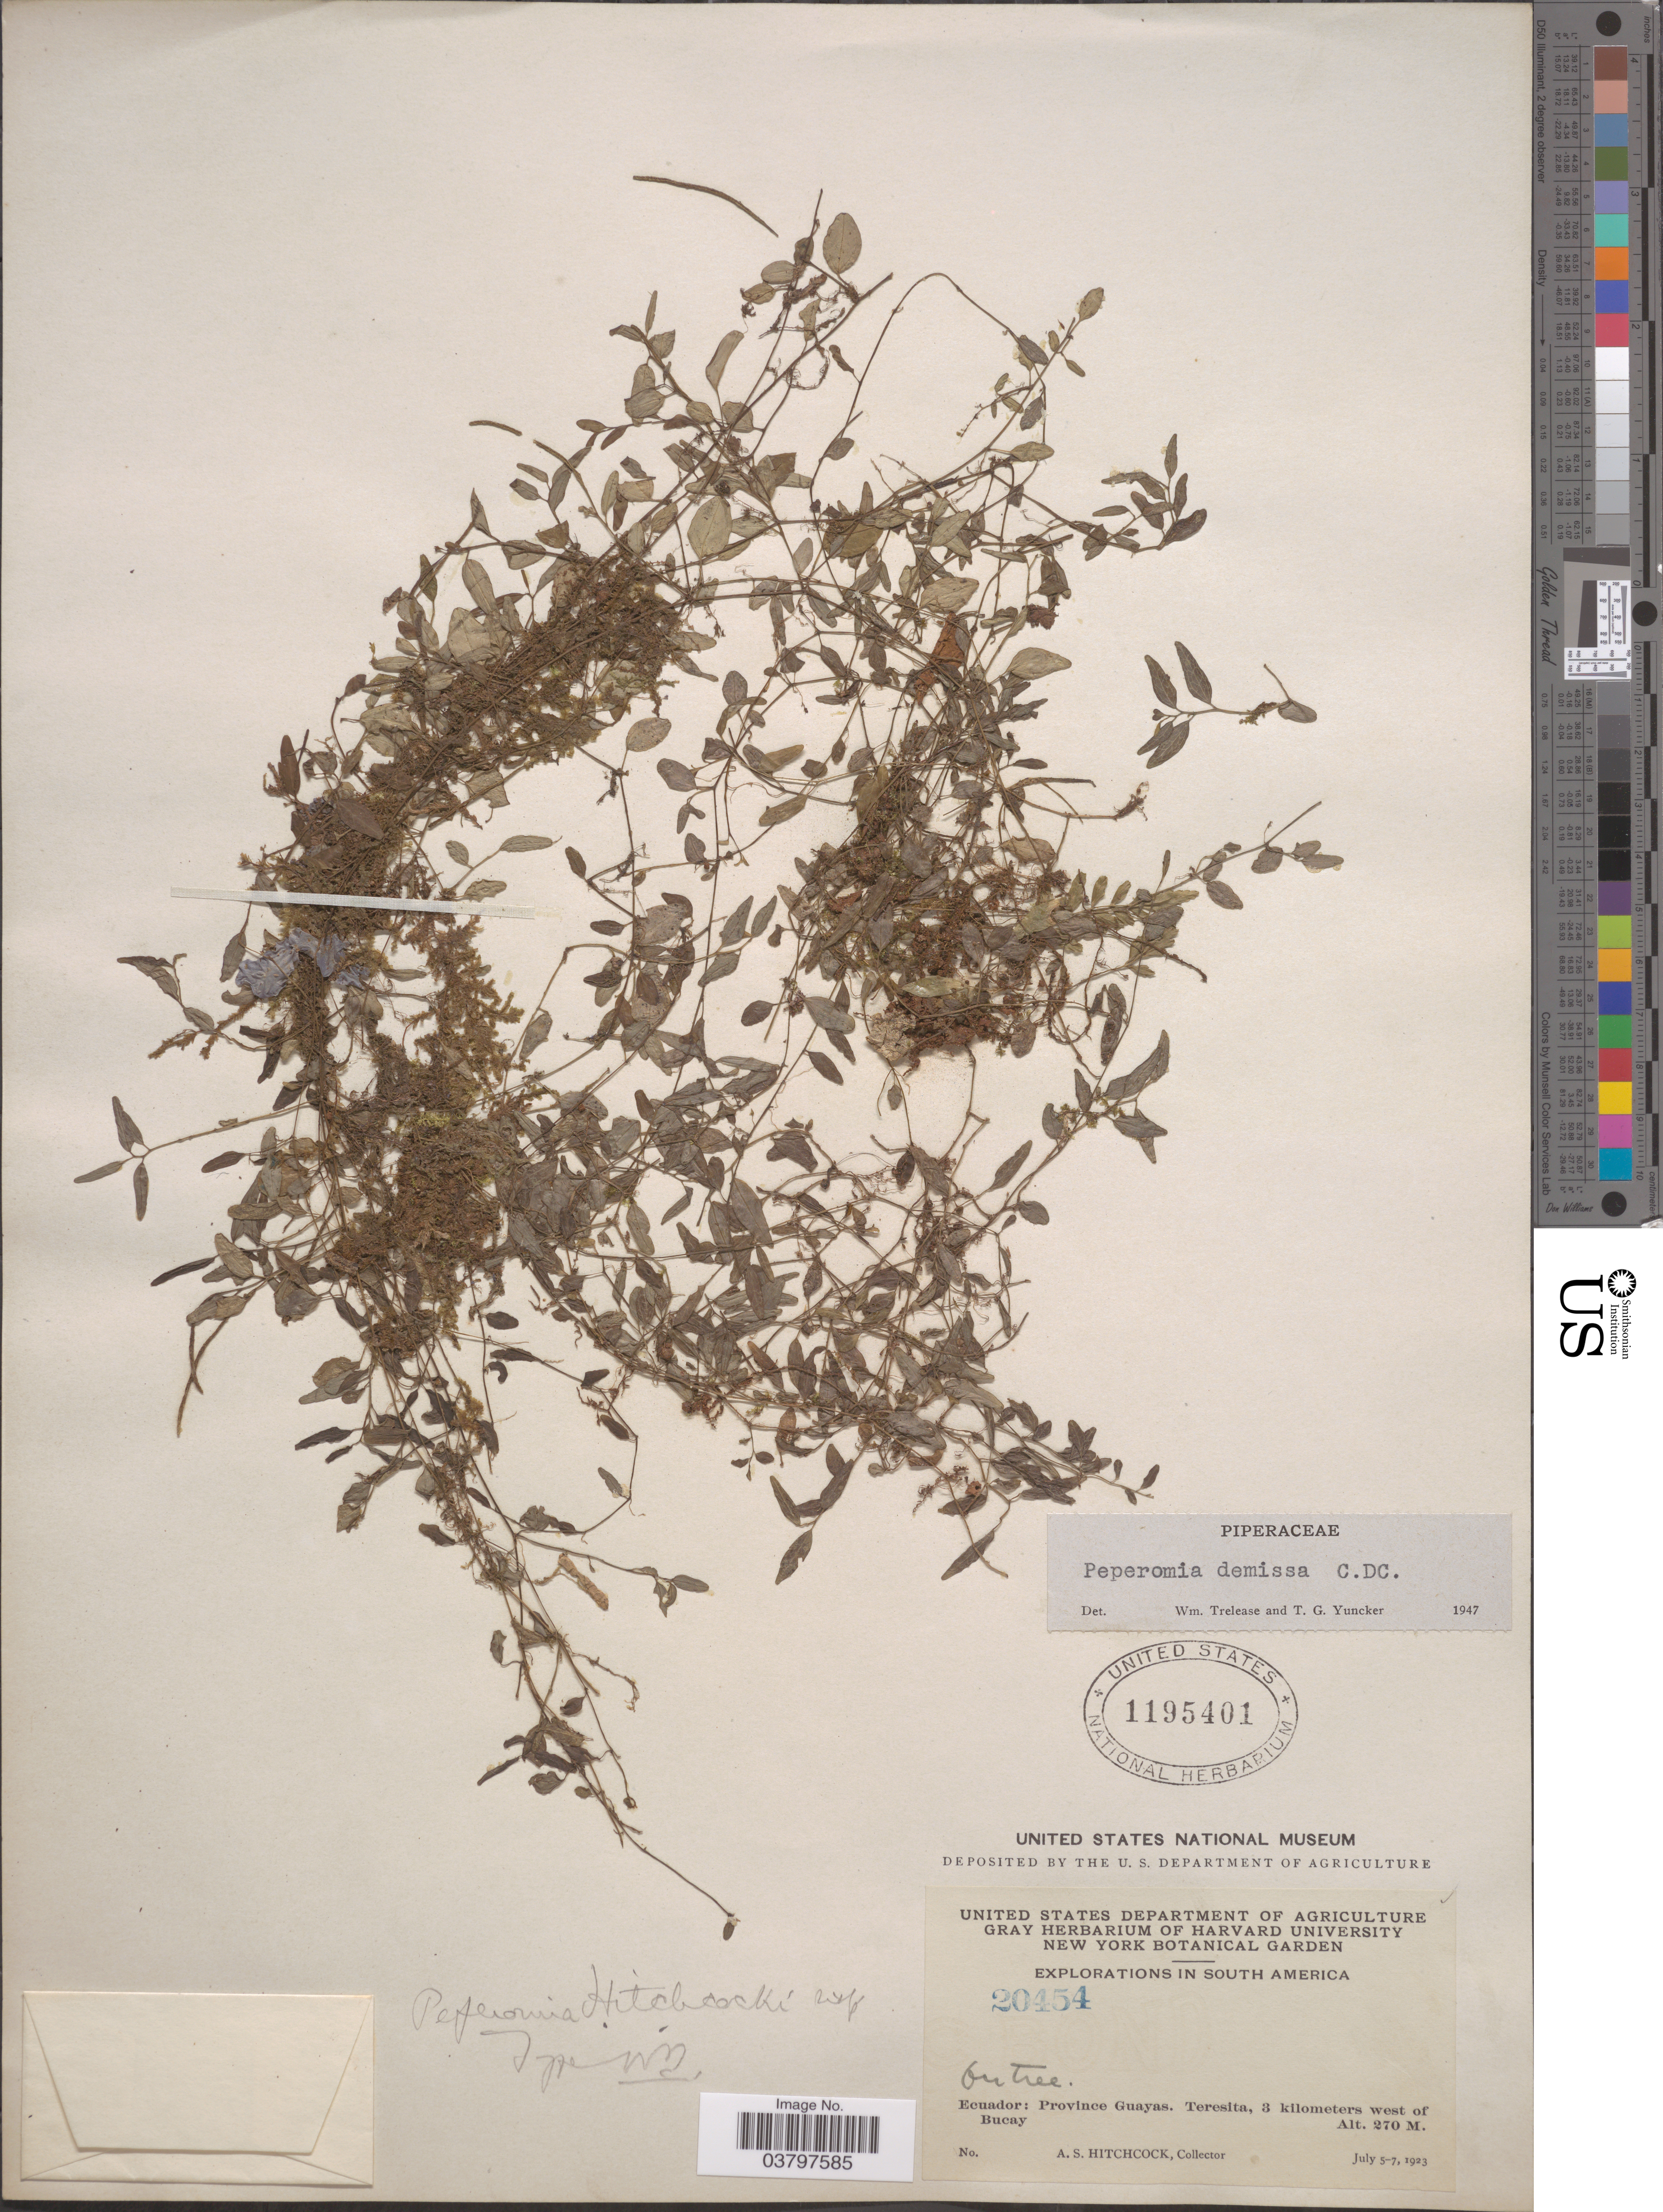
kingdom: Plantae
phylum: Tracheophyta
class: Magnoliopsida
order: Piperales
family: Piperaceae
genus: Peperomia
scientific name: Peperomia jamesoniana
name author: C. DC.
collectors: A. S. Hitchcock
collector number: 20454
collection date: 1923-07-05/1923-07-07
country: Ecuador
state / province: Guayas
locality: Teresita, 3 kilometers west of Bucay.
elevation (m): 270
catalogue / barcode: US 1195401